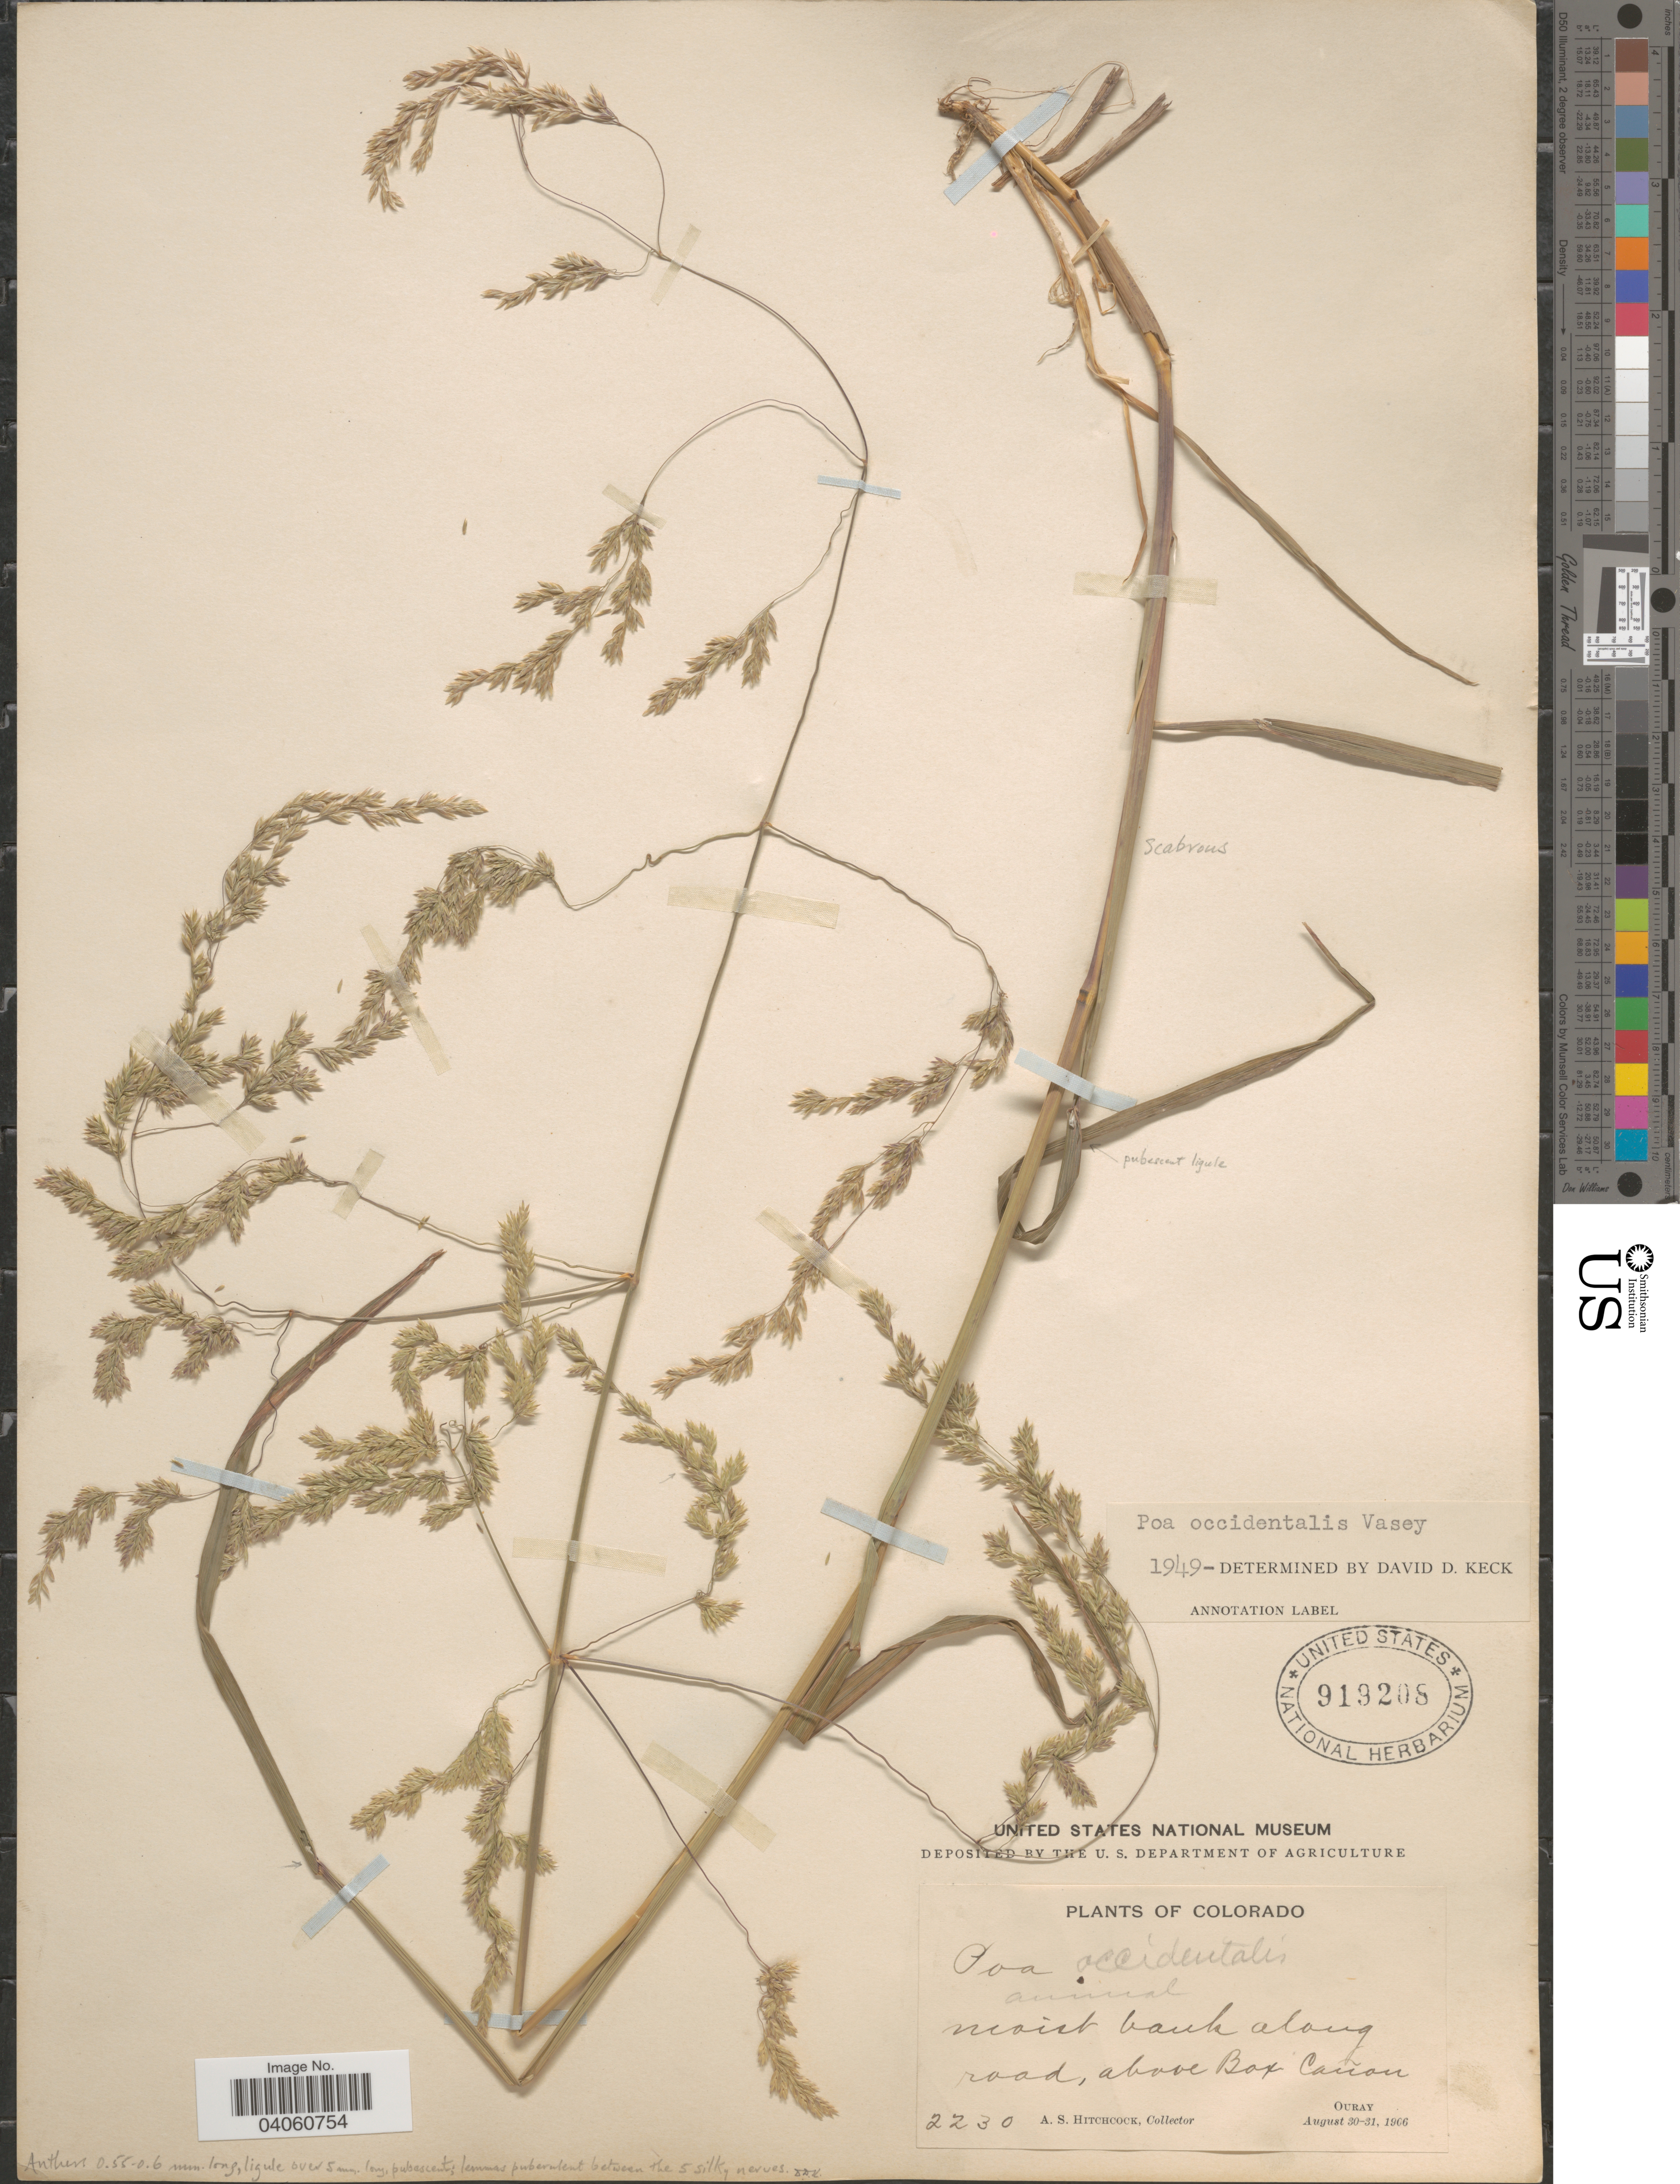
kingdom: Plantae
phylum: Tracheophyta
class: Liliopsida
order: Poales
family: Poaceae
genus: Poa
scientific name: Poa occidentalis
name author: (Vasey) Vasey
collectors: A. S. Hitchcock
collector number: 2230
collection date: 1966-08-30/1966-08-31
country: United States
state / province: Colorado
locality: Moist bank along road, above Bax Cañon. Ouray.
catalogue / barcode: US 919208